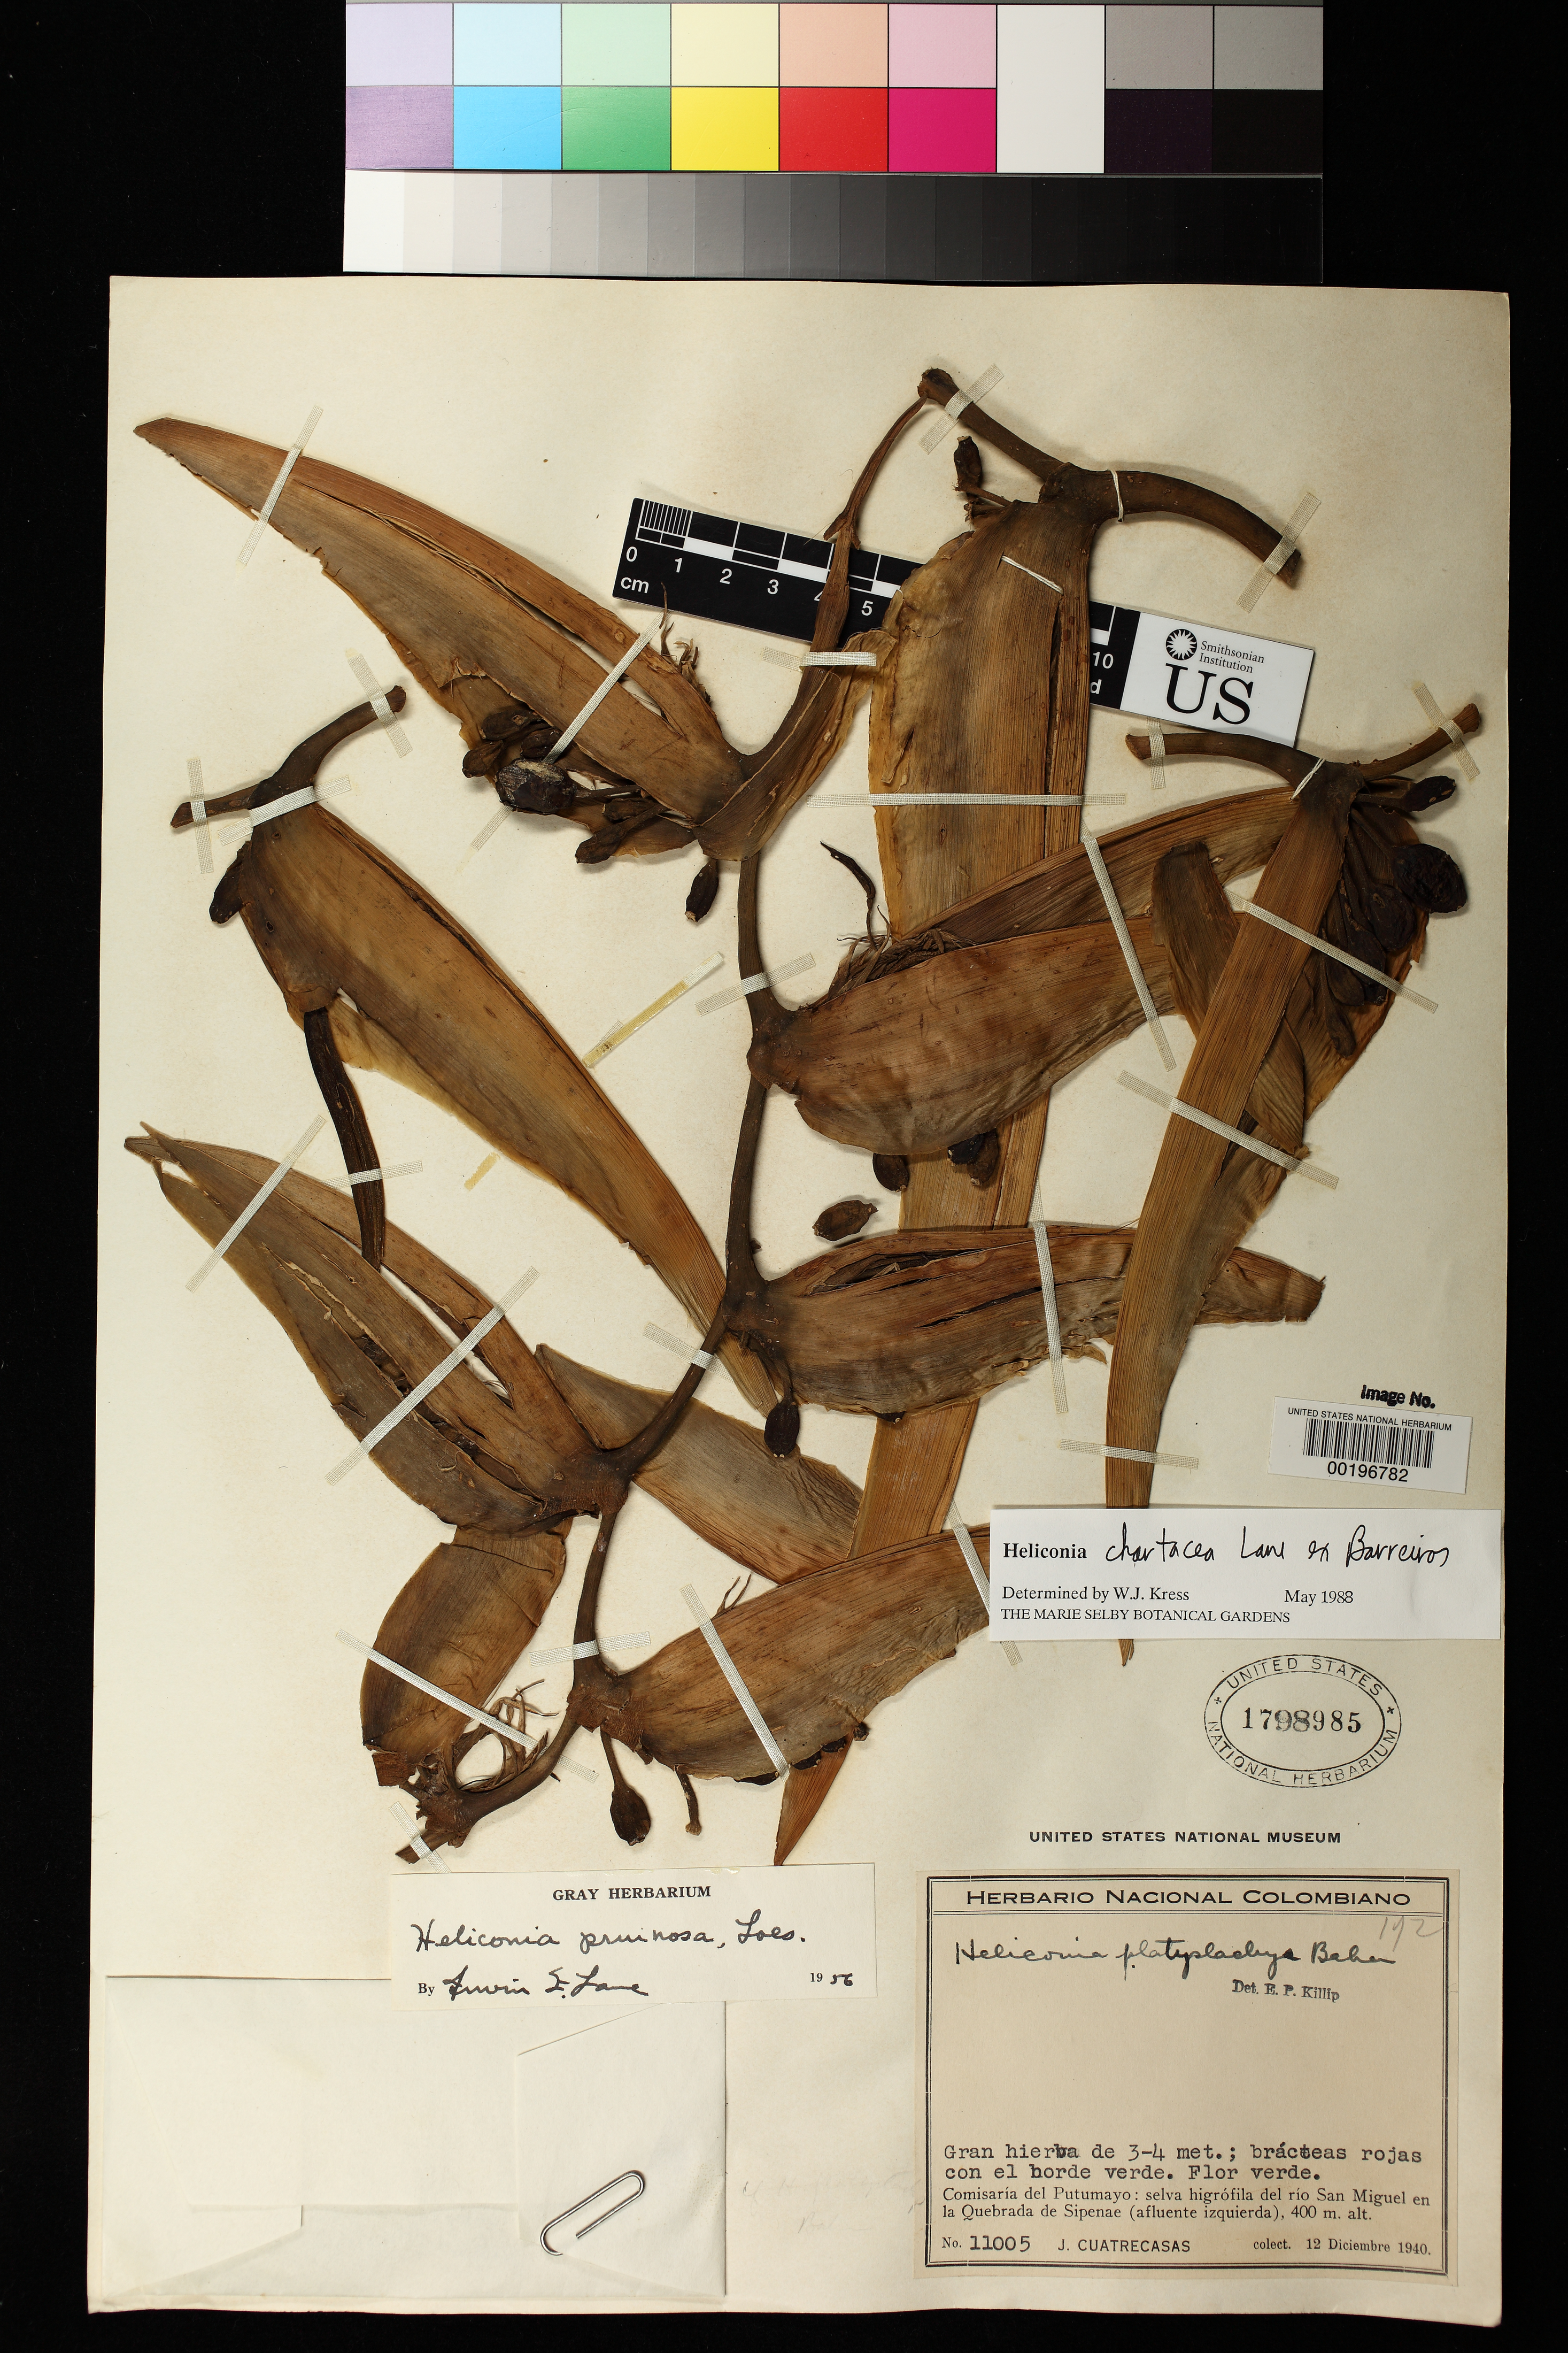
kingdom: Plantae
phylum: Tracheophyta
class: Liliopsida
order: Zingiberales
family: Heliconiaceae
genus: Heliconia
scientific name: Heliconia chartacea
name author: Lane ex Barreiros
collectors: J. Cuatrecasas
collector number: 11005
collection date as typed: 12 Dec 1940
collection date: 1940-12-12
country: Colombia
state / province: Putumayo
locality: Selva higrofila del Rio Sal Miguel en la Quebrada de Sipenae (left tributary)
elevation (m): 400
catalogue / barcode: US 1798985